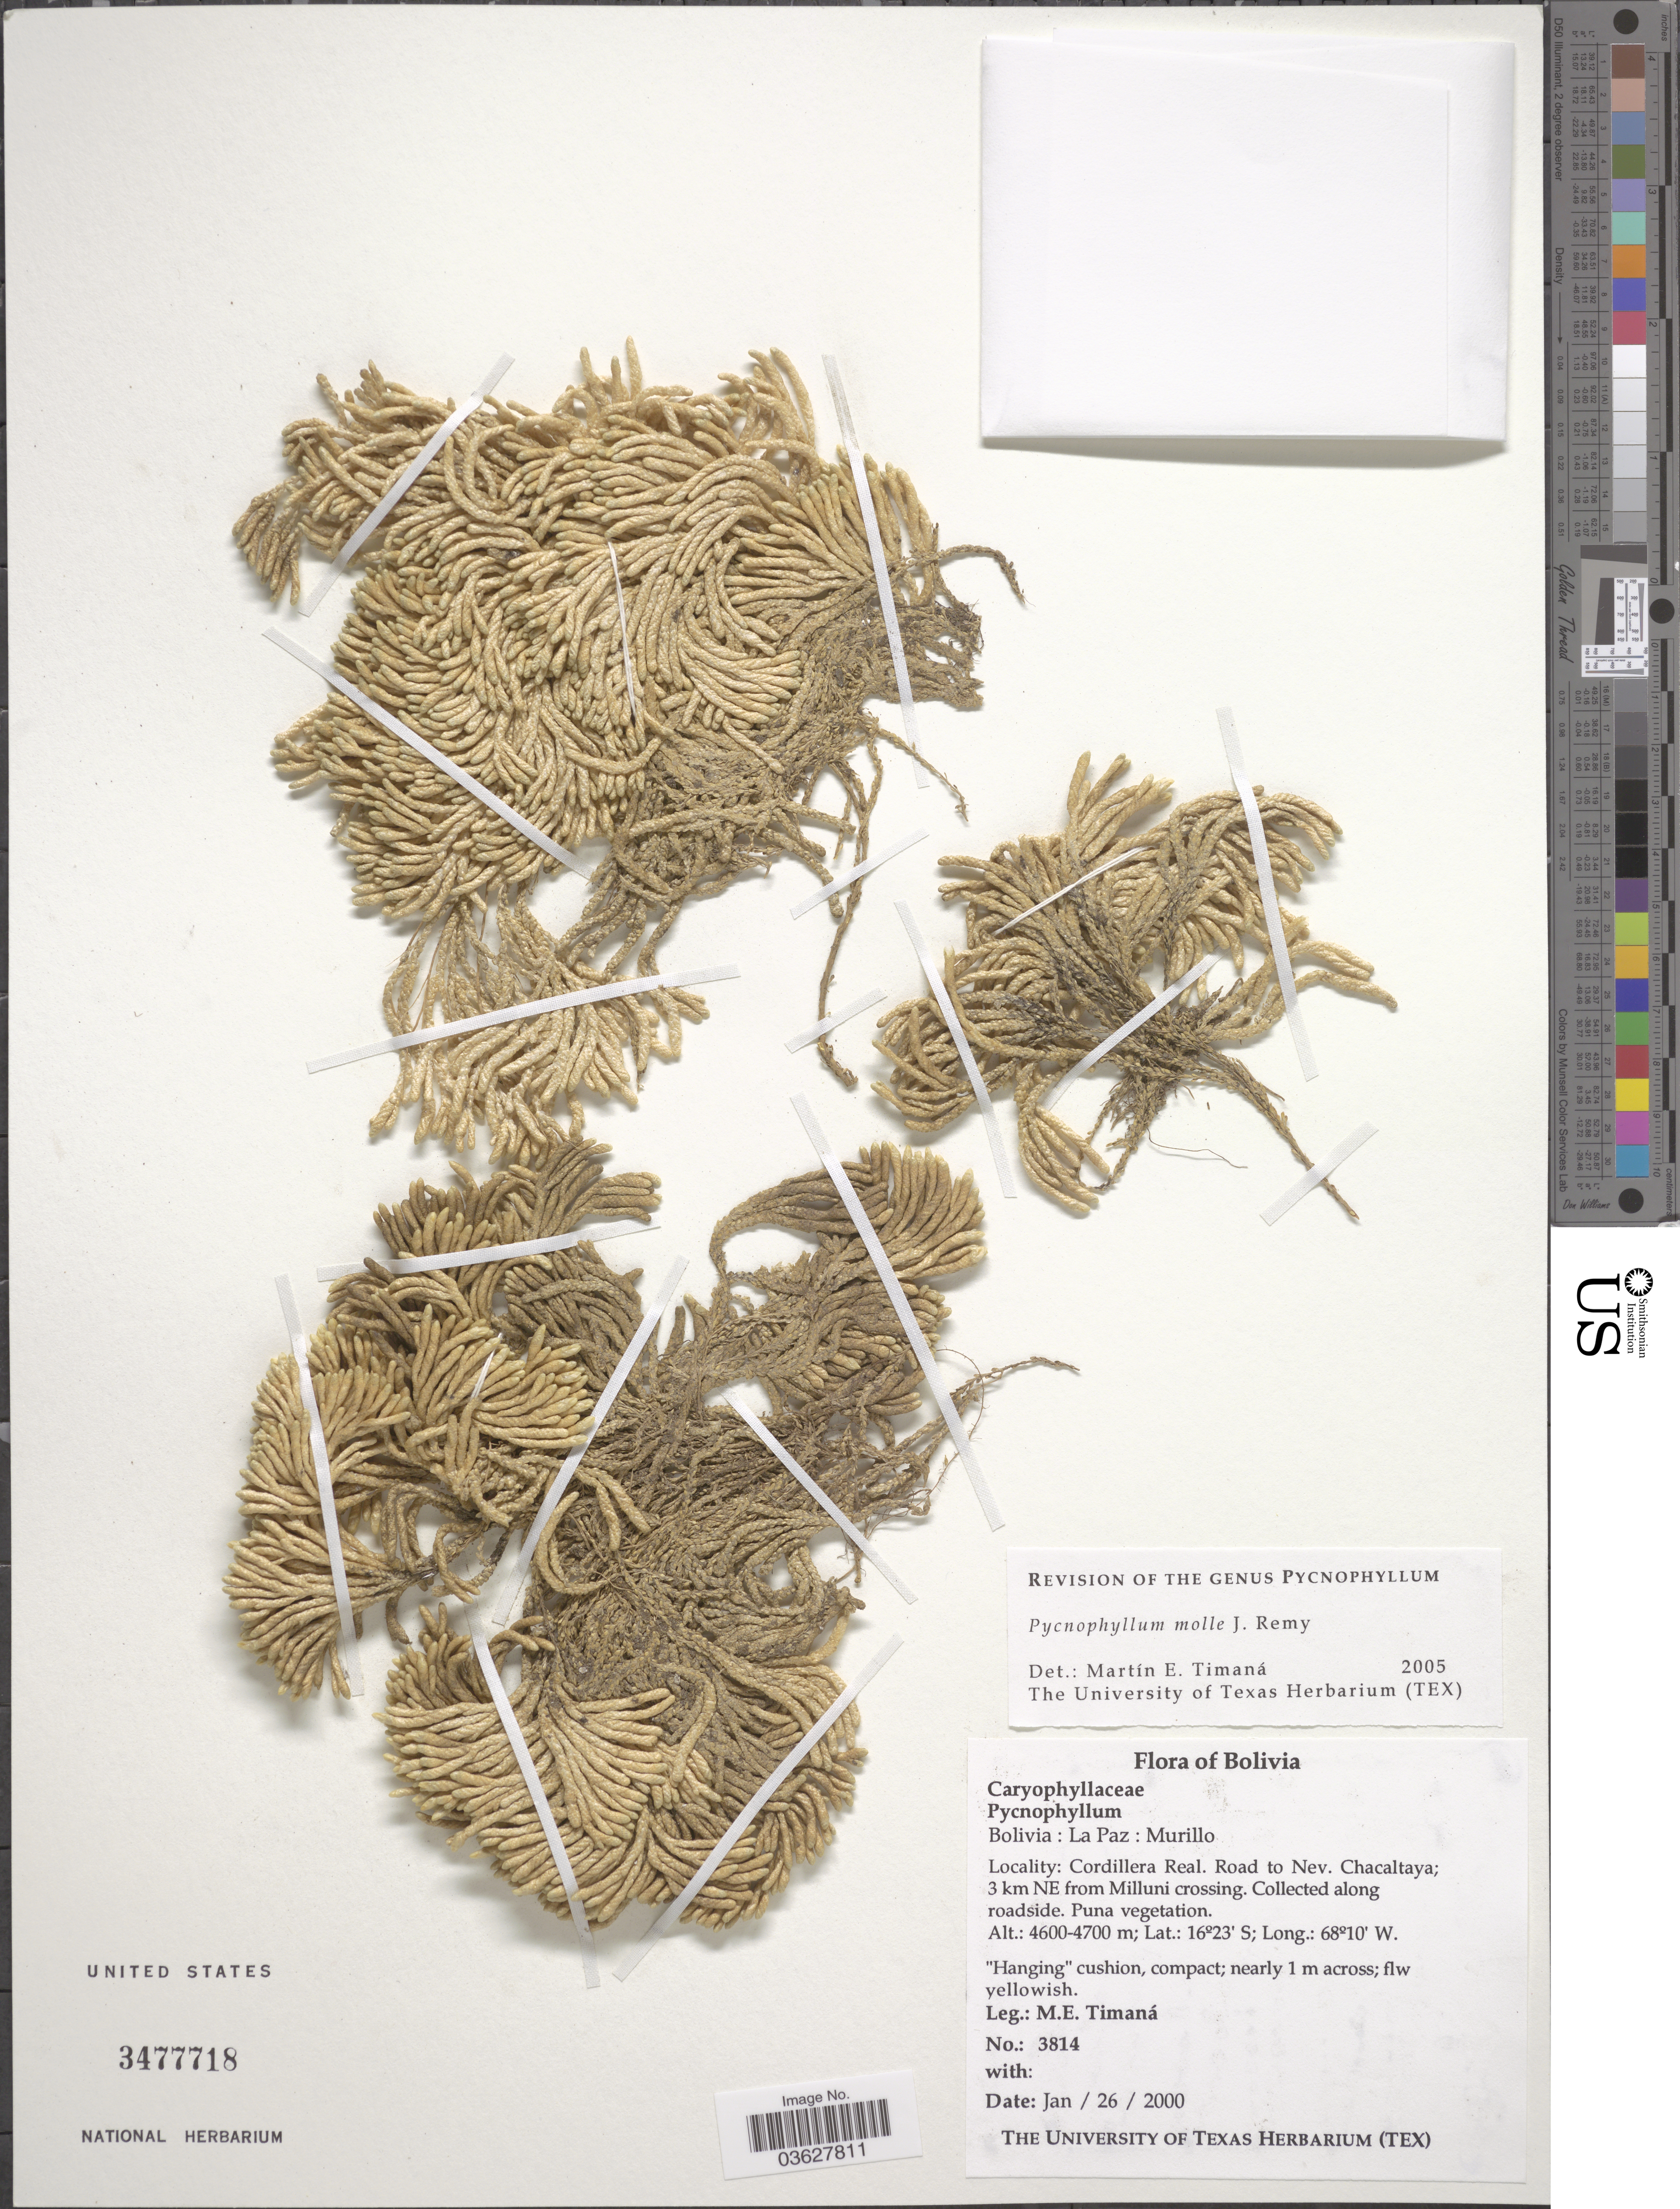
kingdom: Plantae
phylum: Tracheophyta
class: Magnoliopsida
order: Caryophyllales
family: Caryophyllaceae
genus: Pycnophyllum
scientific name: Pycnophyllum molle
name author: J. Rémy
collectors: M. E. Timaná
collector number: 3814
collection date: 2000-01-26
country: Bolivia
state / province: La Paz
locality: Murillo. Cordillera Real. Road to Nev. Chacaltaya; 3 km NE from Milluni crossing. Along roadside.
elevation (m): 4600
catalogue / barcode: US 3477718